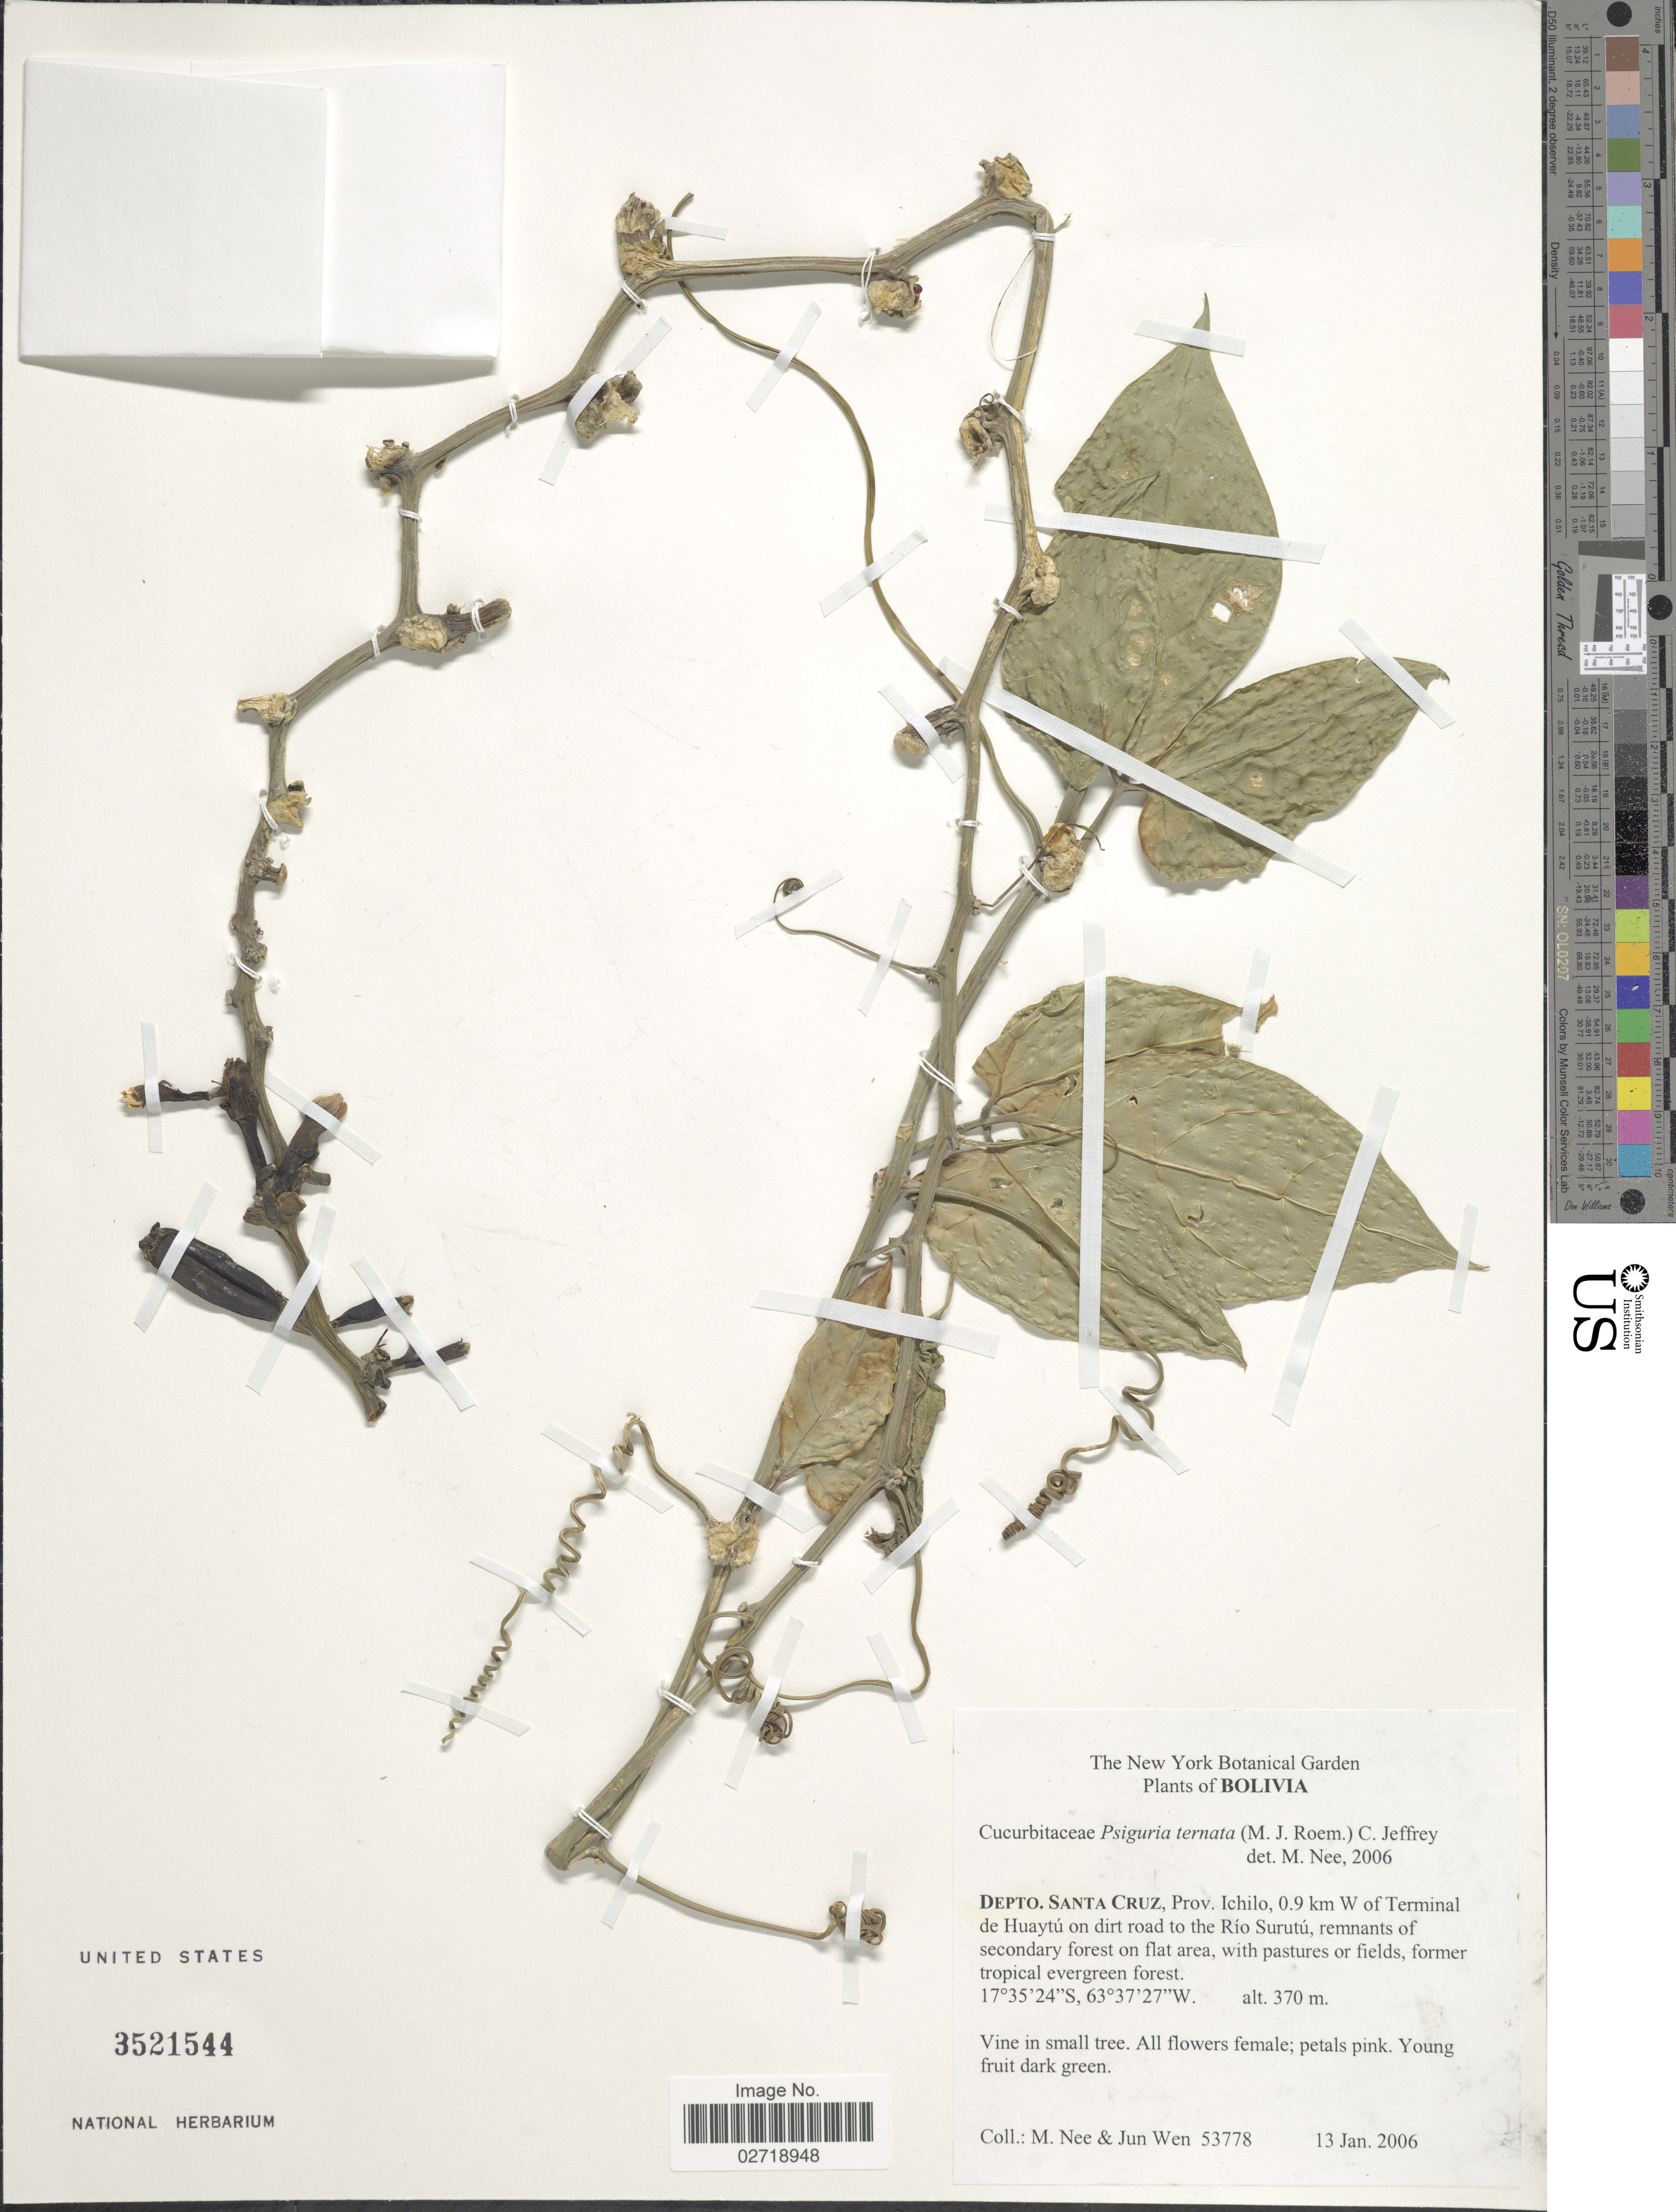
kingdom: Plantae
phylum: Tracheophyta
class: Magnoliopsida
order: Cucurbitales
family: Cucurbitaceae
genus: Psiguria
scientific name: Psiguria ternata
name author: (M. Roem.) C. Jeffrey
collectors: M. Nee & J. Wen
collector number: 53778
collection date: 2006-01-13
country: Bolivia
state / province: Santa Cruz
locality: Prov. Ichilo, 0.9 km W of Terminal de Huaytu on dirt road to the Rio Surutu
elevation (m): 370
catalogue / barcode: US 3521544